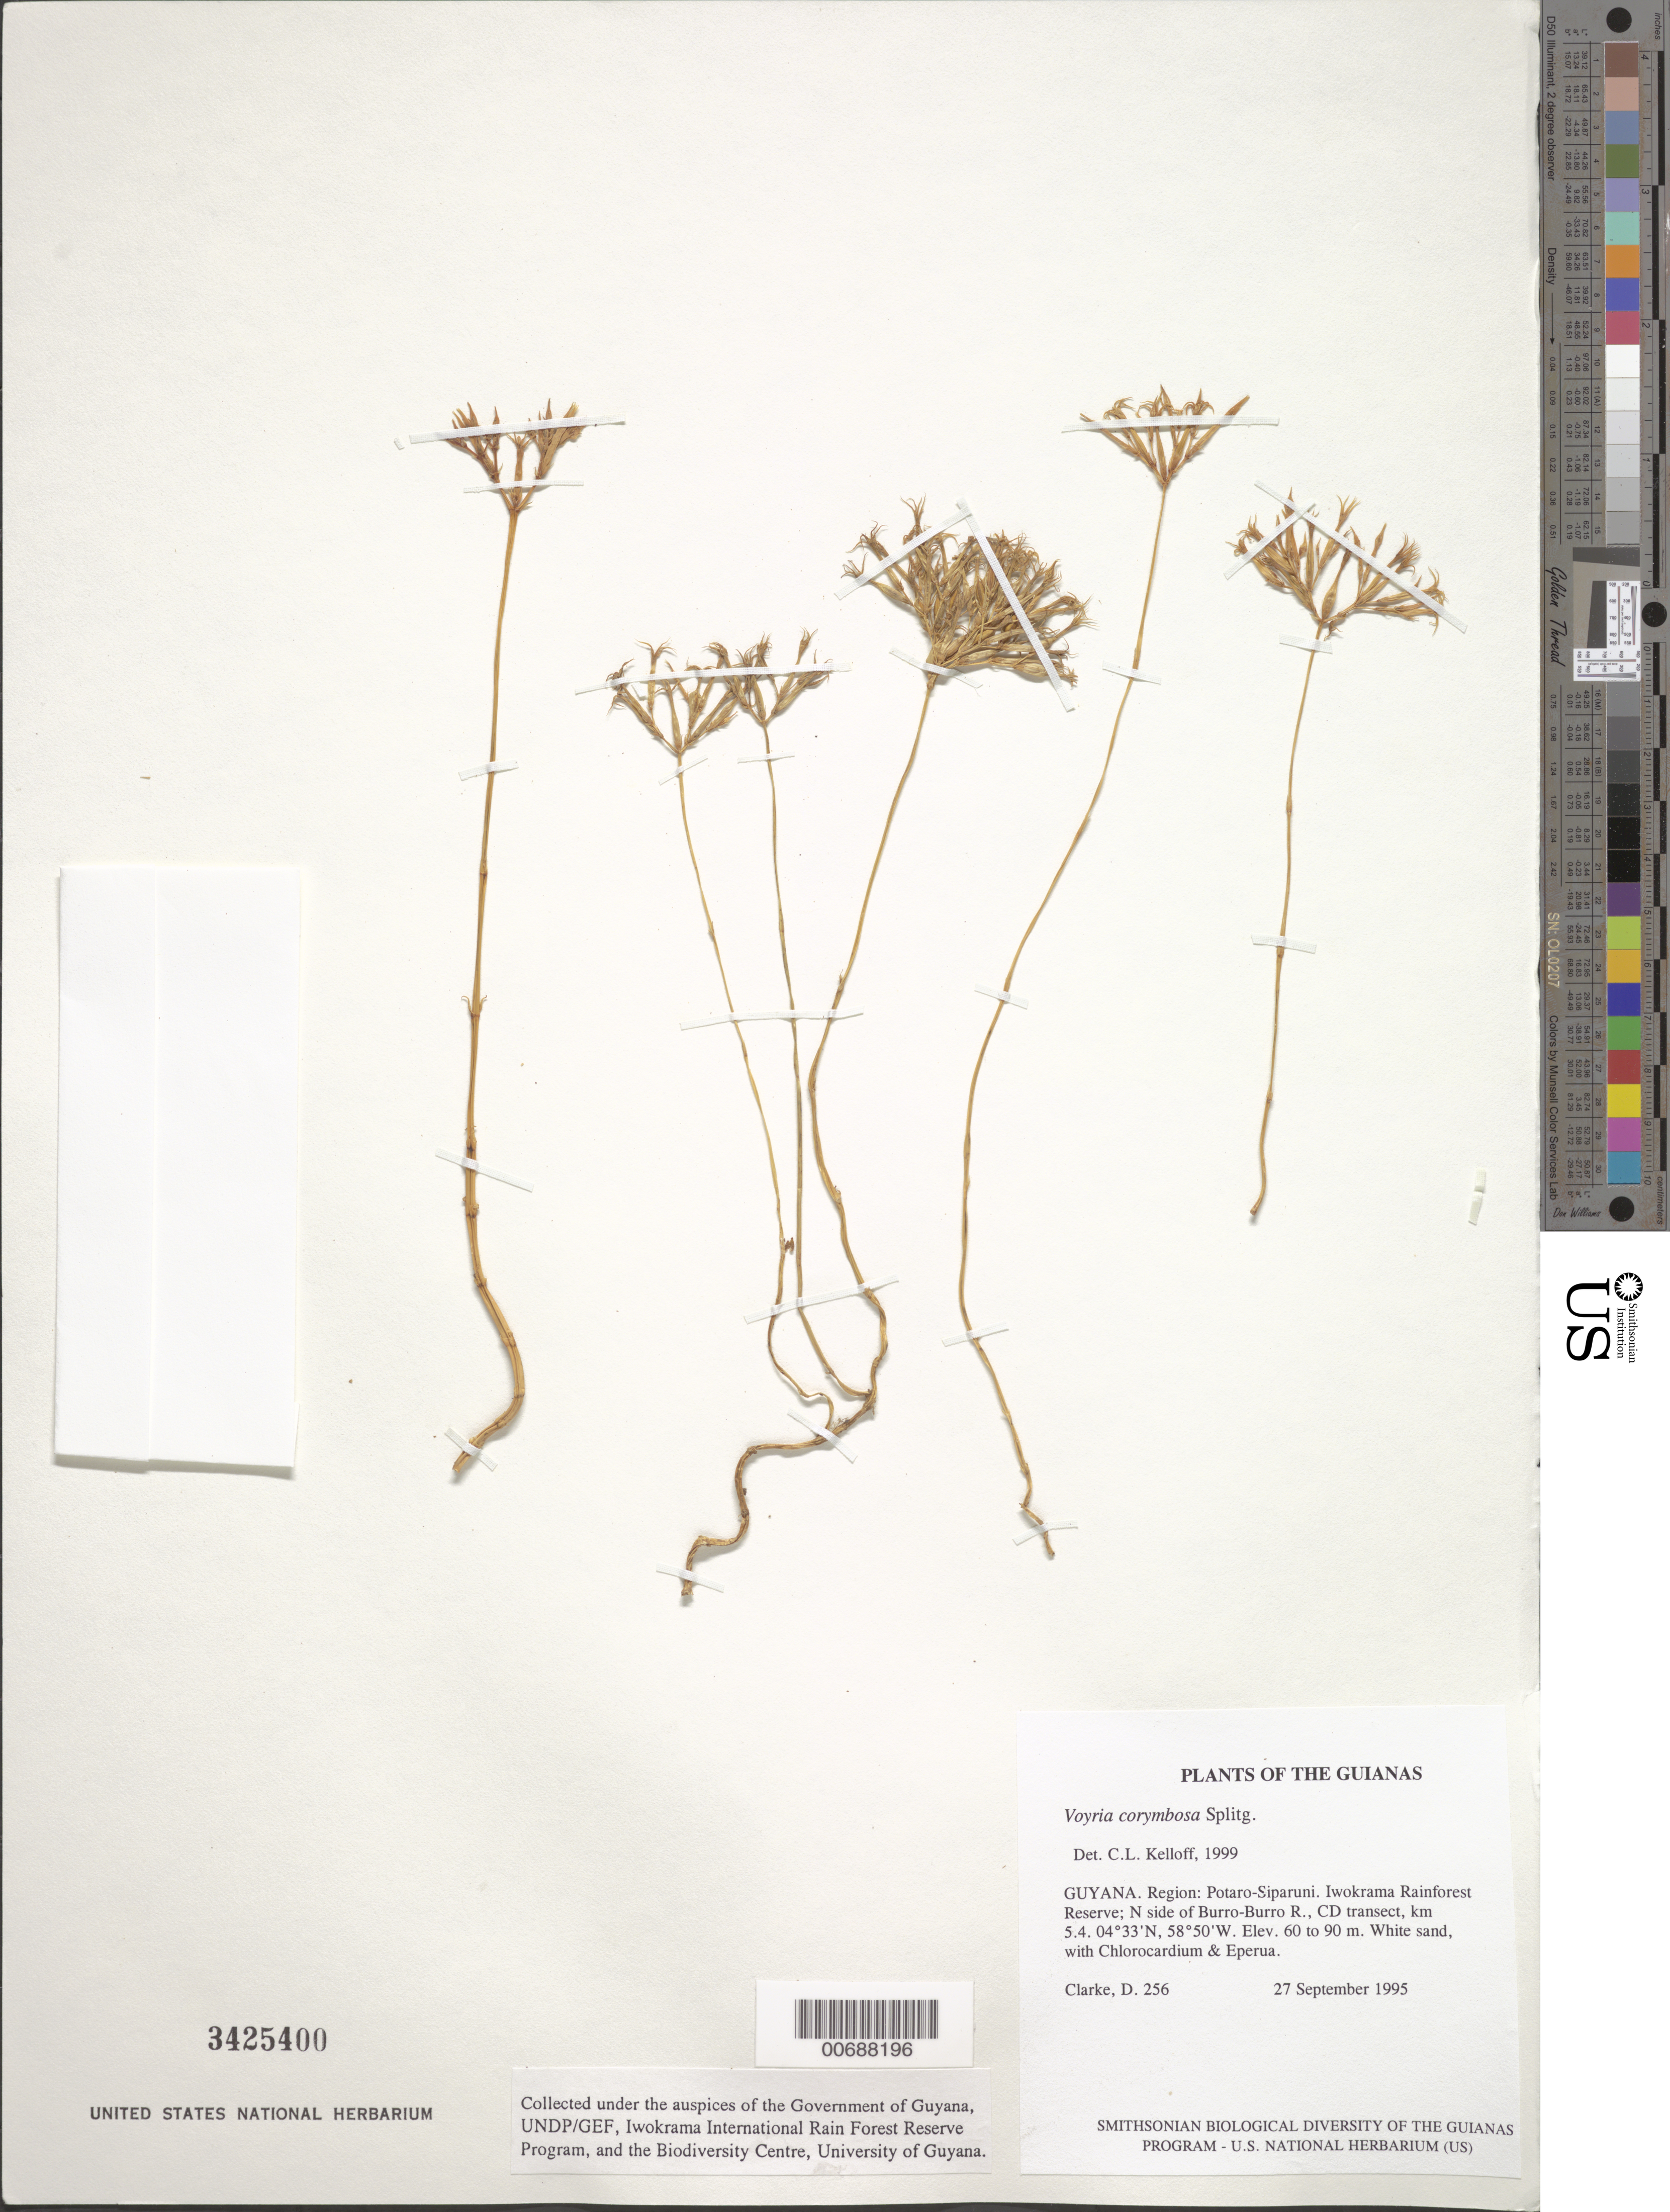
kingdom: Plantae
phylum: Tracheophyta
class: Magnoliopsida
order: Gentianales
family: Gentianaceae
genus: Voyria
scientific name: Voyria corymbosa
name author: Splitg.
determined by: Maas van de Kamer, H.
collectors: H. D. Clarke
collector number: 256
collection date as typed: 27 September 1995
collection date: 1995-09-27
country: Guyana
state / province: Potaro-Siparuni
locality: Iwokrama Rainforest Reserve; N side of Burro-Burro R., CD transect, km 5.4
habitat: White sand, with Chlorocardium & Eperua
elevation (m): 60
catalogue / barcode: US 3425400